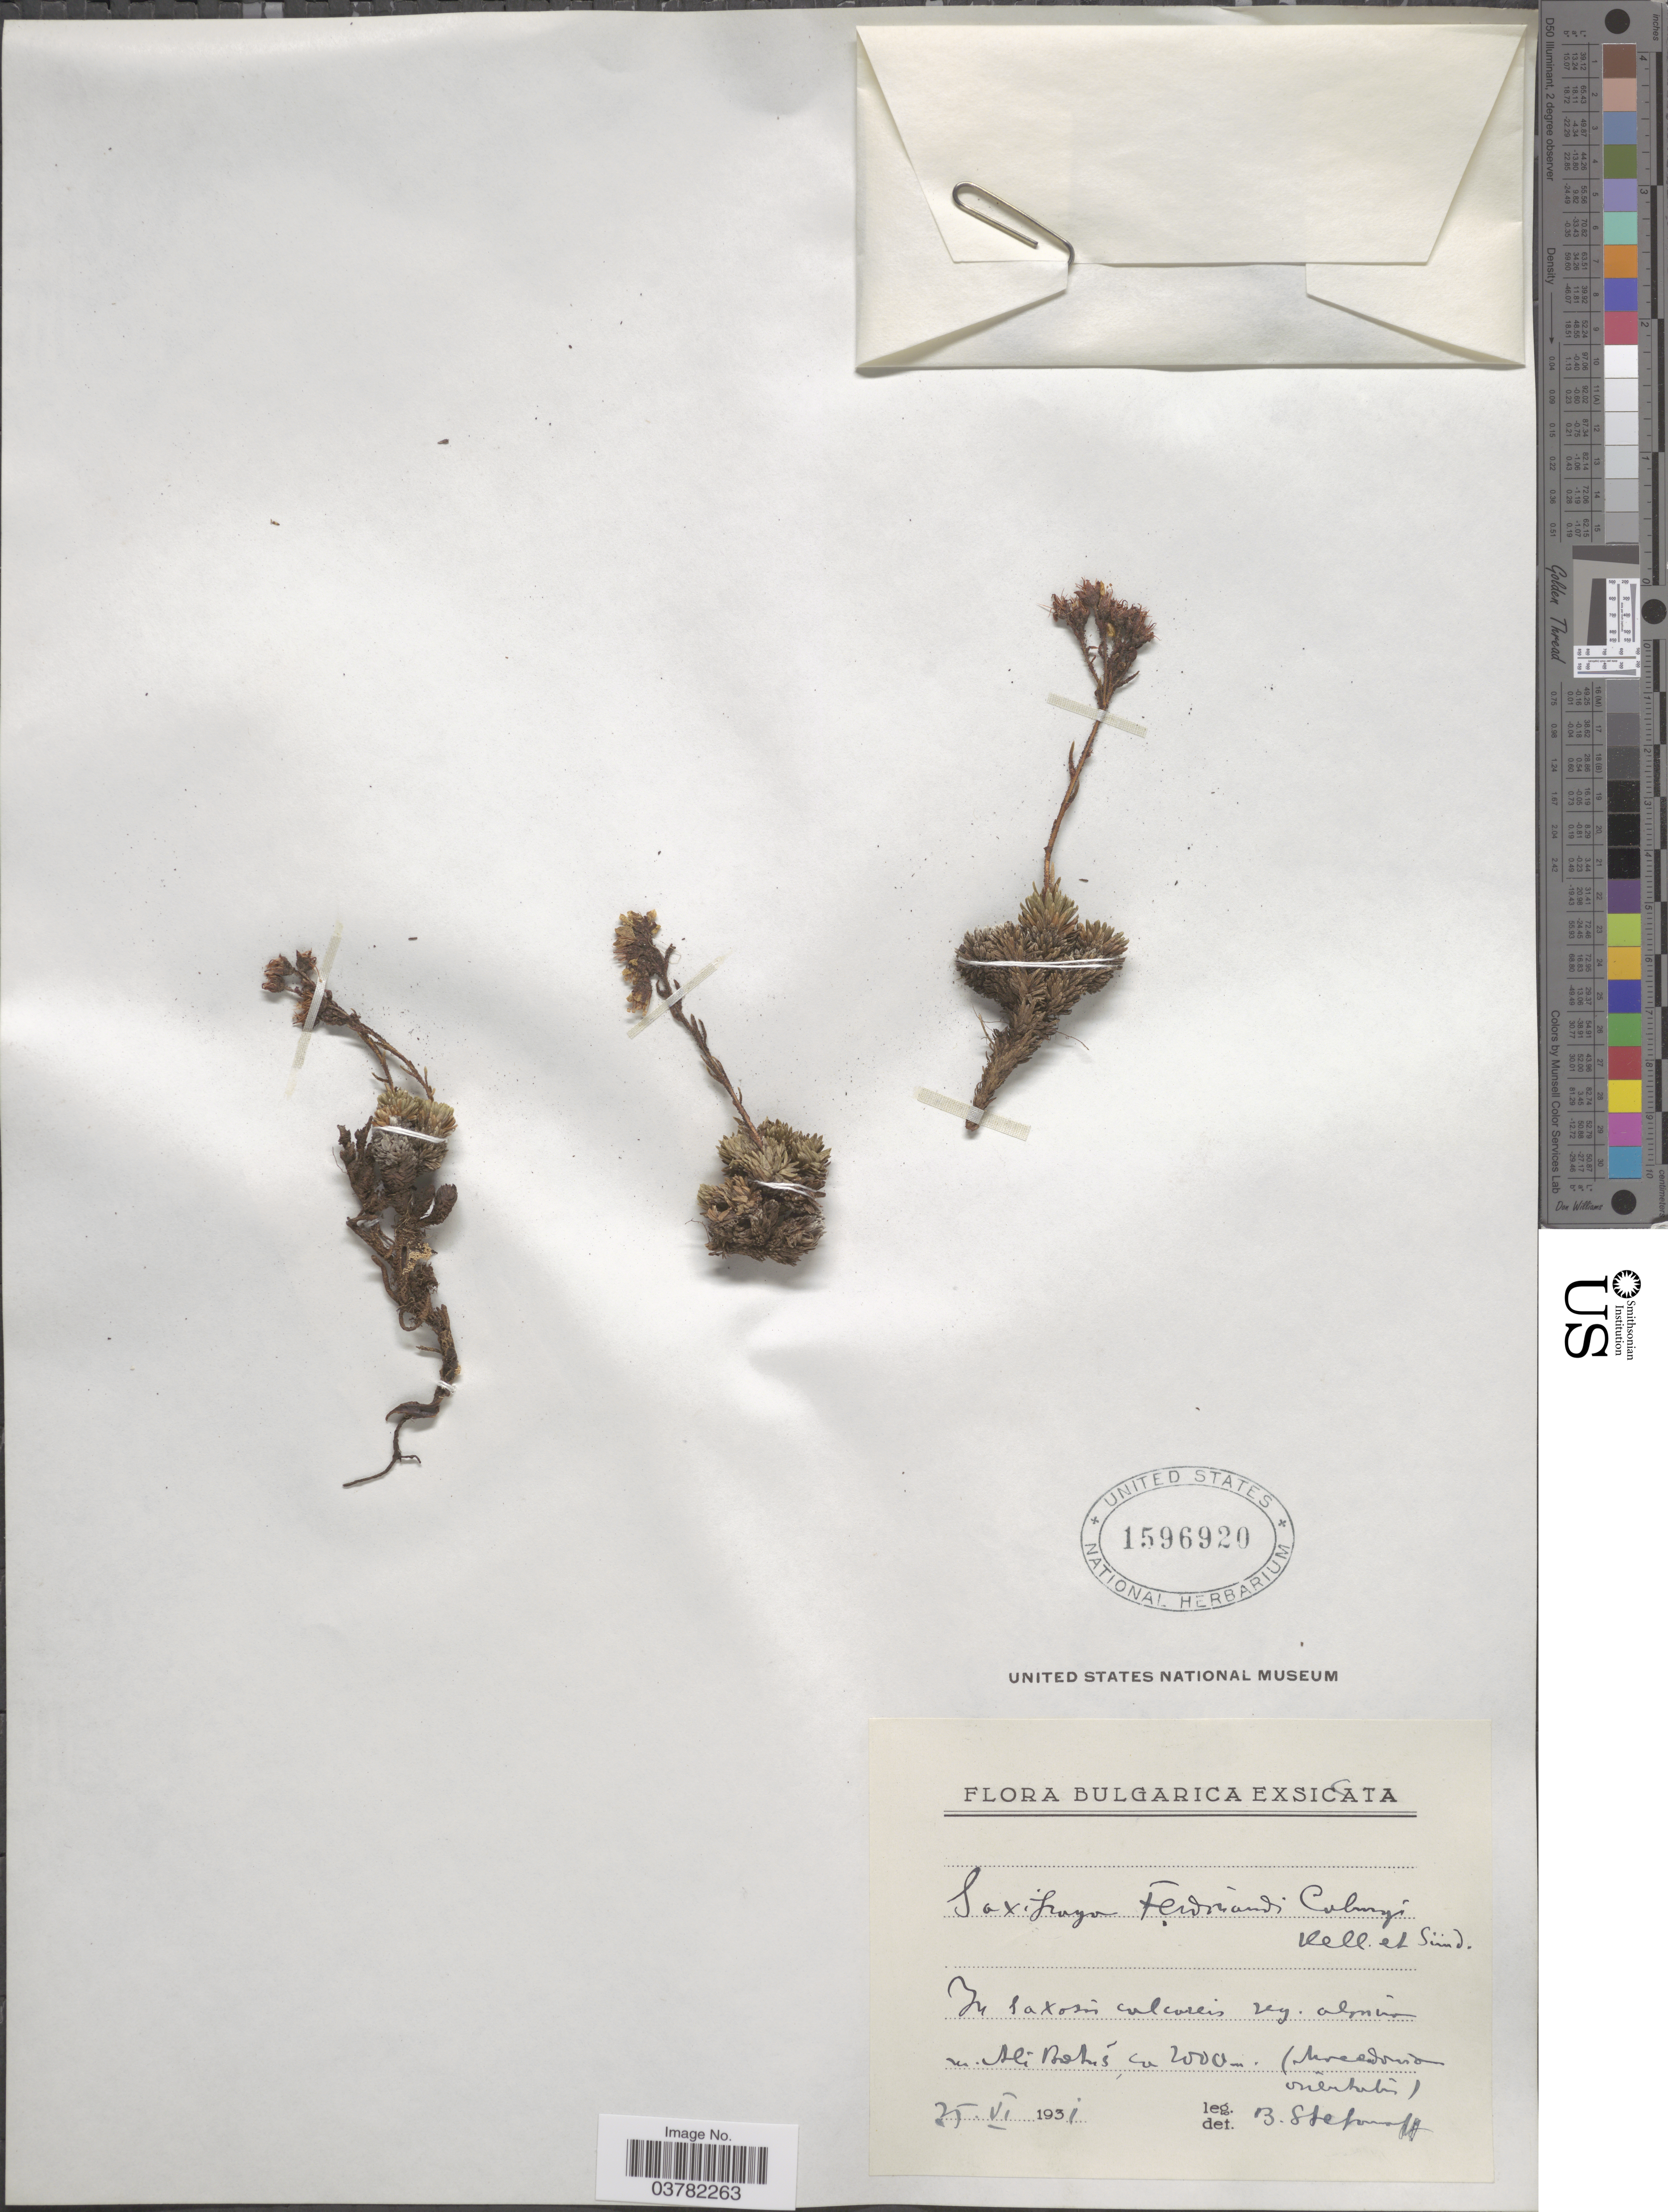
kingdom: Plantae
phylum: Tracheophyta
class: Magnoliopsida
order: Saxifragales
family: Saxifragaceae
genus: Saxifraga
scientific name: Saxifraga ferdinandi-coburgii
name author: Kellerer & Sünd.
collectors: B. Stefanoff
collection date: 1931-06-25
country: Bulgaria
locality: Bulgarica. In saxosis calcareis vreg. [illegible text]. (Macedonia orientalis).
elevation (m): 2000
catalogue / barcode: US 1596920